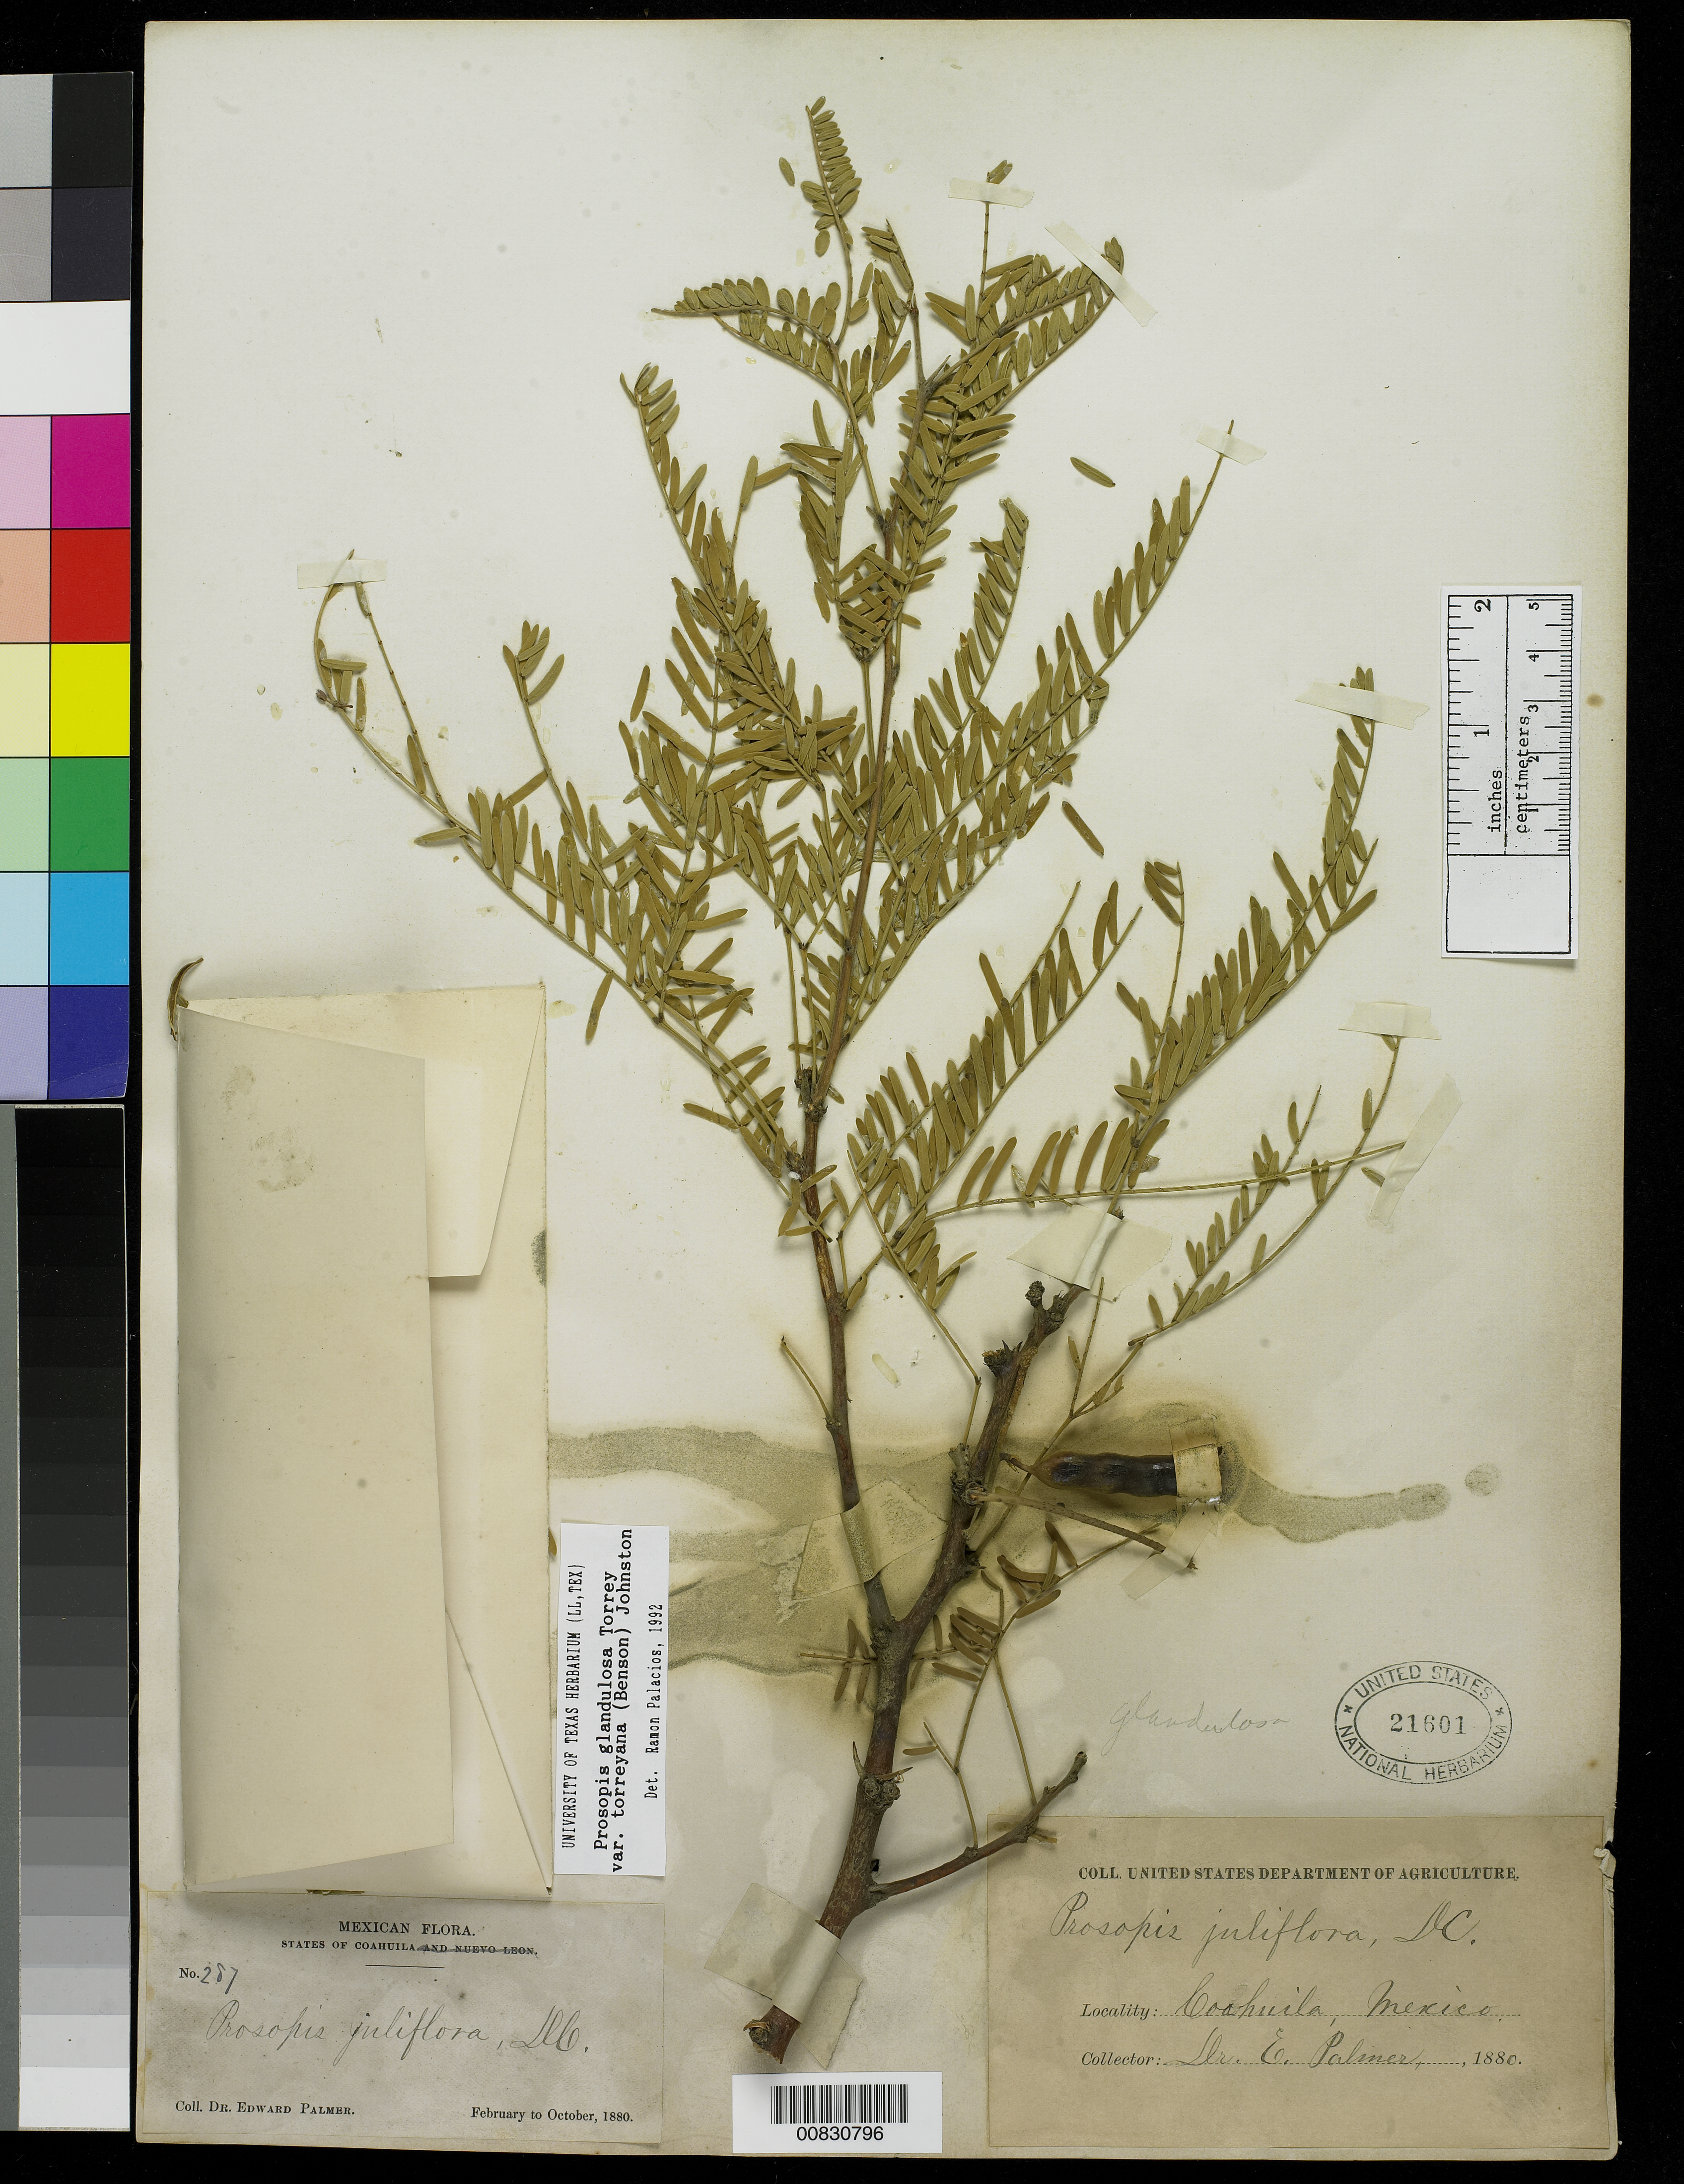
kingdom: Plantae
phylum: Tracheophyta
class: Magnoliopsida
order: Fabales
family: Fabaceae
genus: Neltuma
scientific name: Neltuma odorata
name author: (Torr. & Frém.) C. E. Hughes & G.P. Lewis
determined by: Strong, Mark T., (BOT), Smithsonian Institution - National Museum of Natural History (UNITED STATES)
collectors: E. Palmer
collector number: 287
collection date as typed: Feb 1880 to -- Oct 1880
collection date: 1880-02/1880-10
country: Mexico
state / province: Coahuila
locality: Coahuila.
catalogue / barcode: US 21601